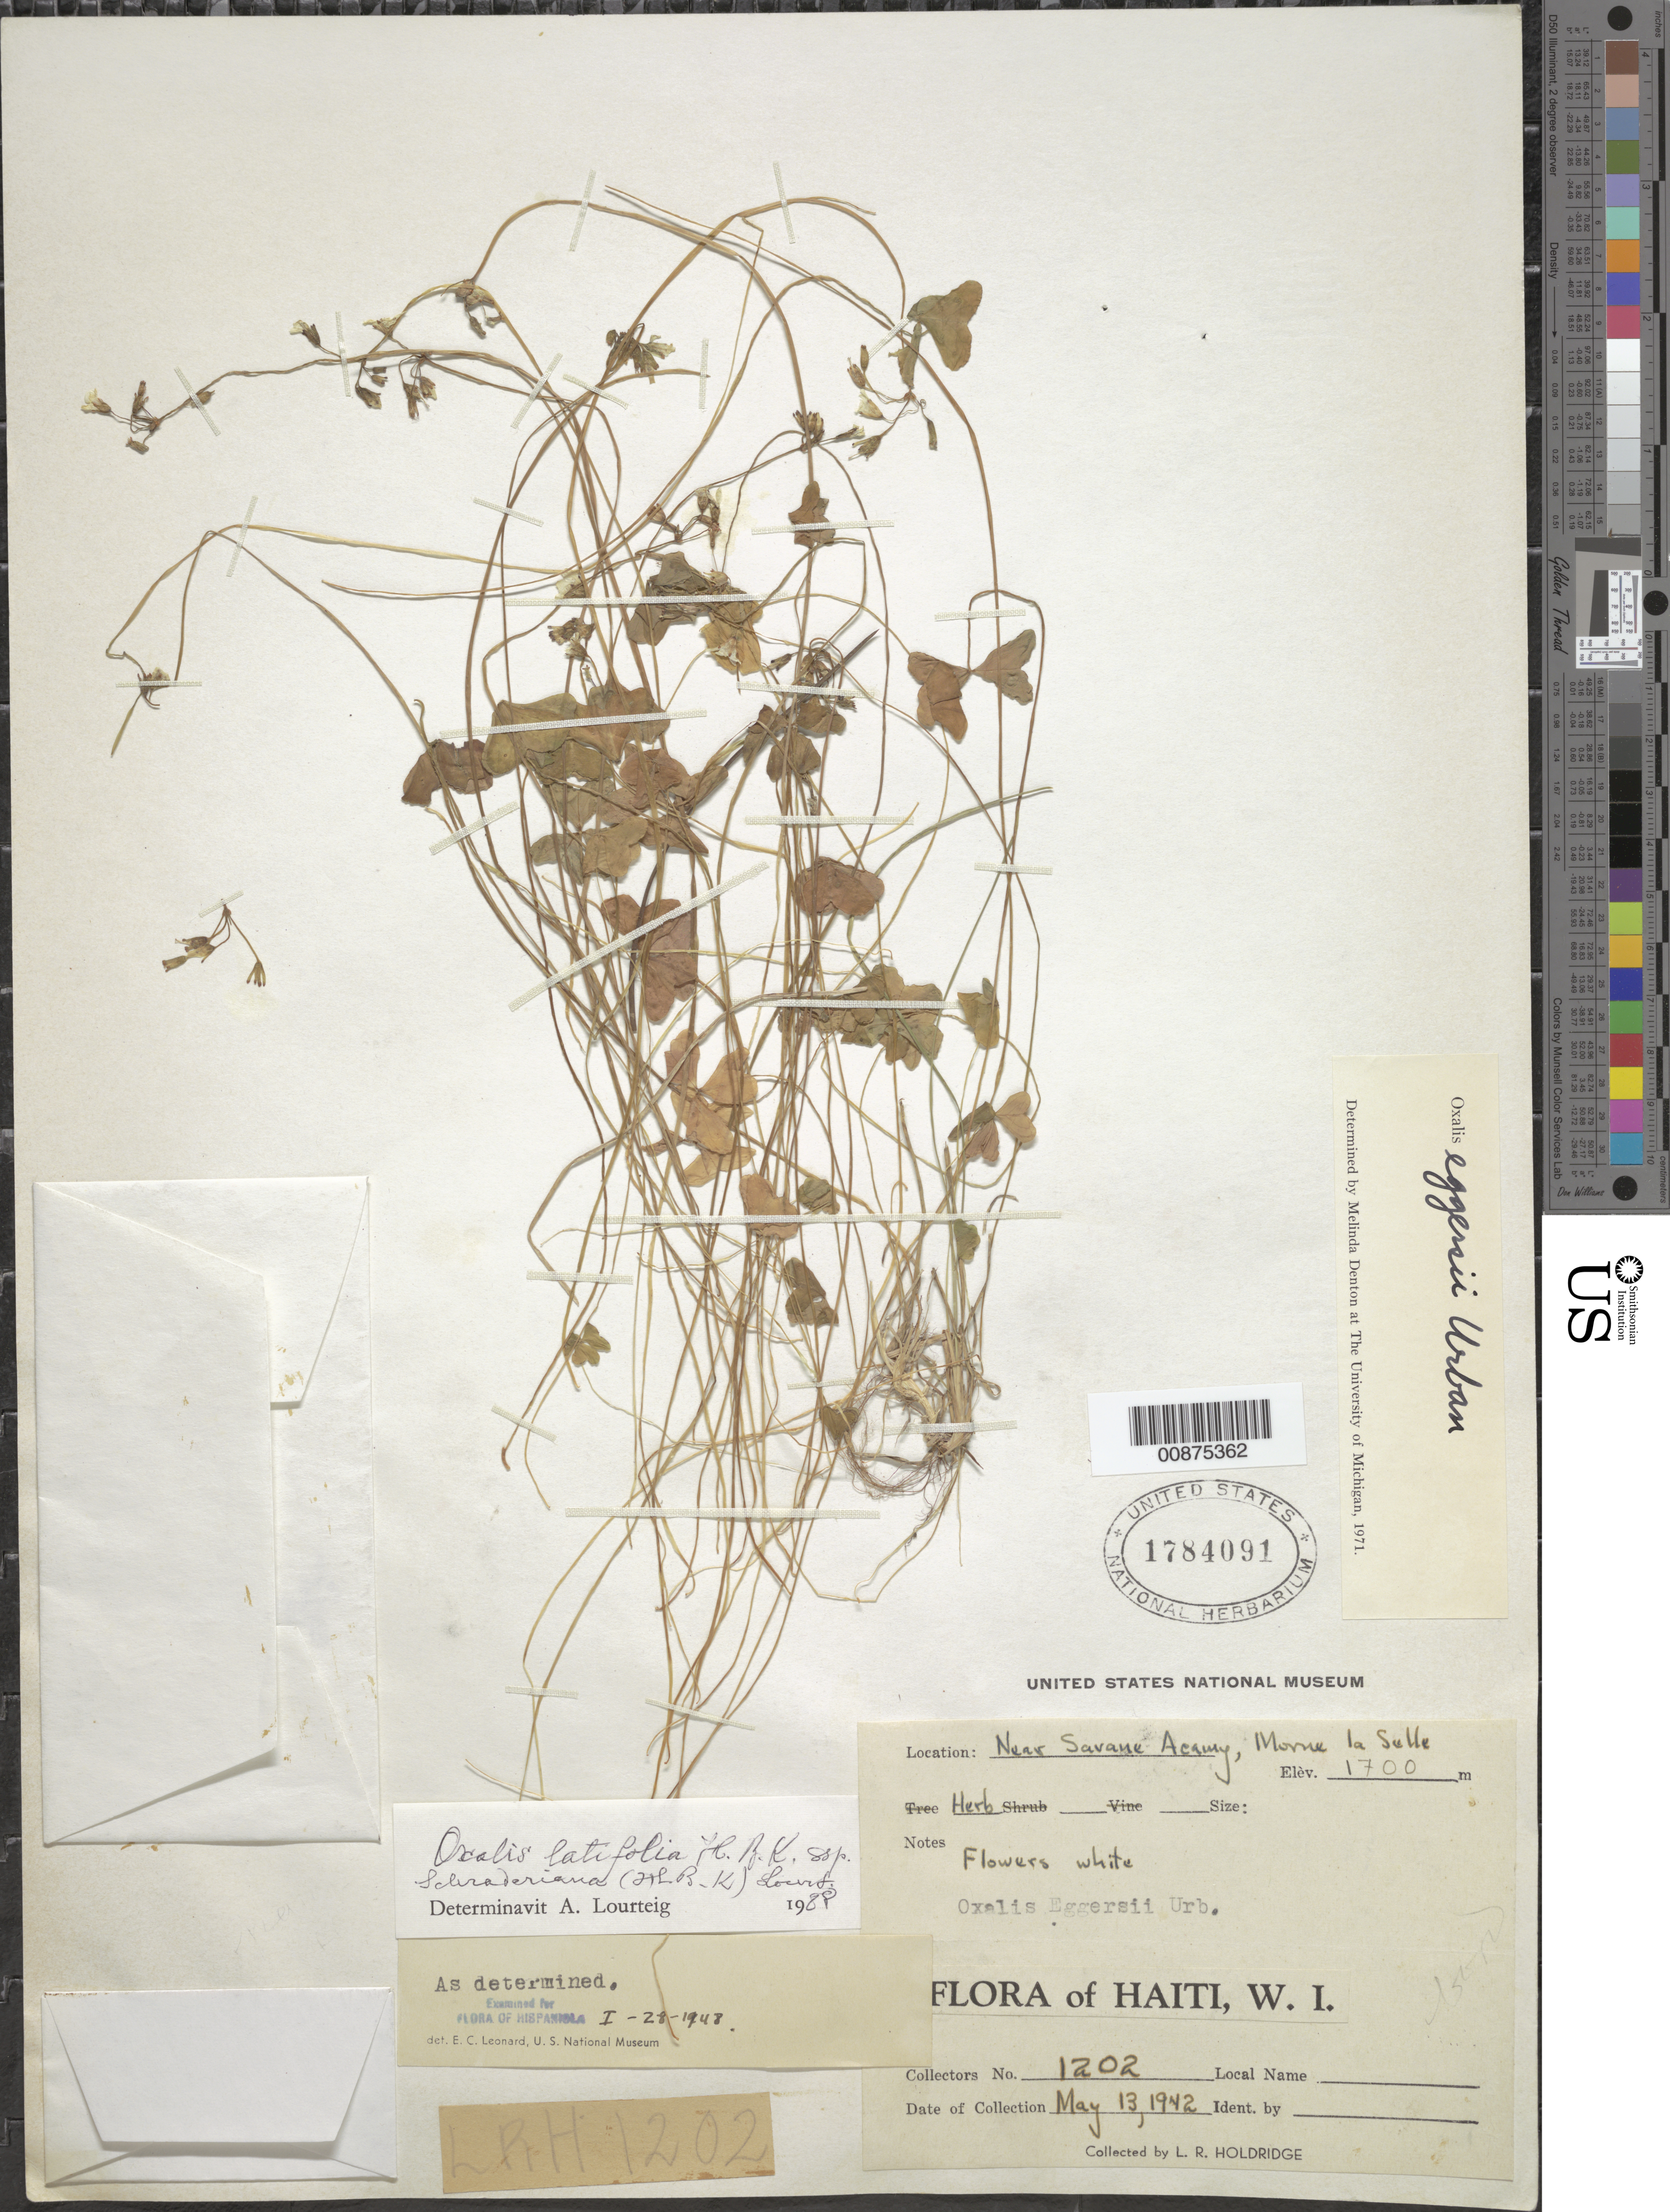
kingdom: Plantae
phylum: Tracheophyta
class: Magnoliopsida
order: Oxalidales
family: Oxalidaceae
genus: Oxalis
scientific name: Oxalis latifolia subsp. schraderiana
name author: (Kunth) Lourteig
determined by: Lourteig, A.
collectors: L. Holdridge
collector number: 1202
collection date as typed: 13 May 1942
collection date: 1942-05-13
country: Haiti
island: Hispaniola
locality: Near Savanne Acamy, Morne la Selle.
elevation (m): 1700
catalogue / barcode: US 1784091